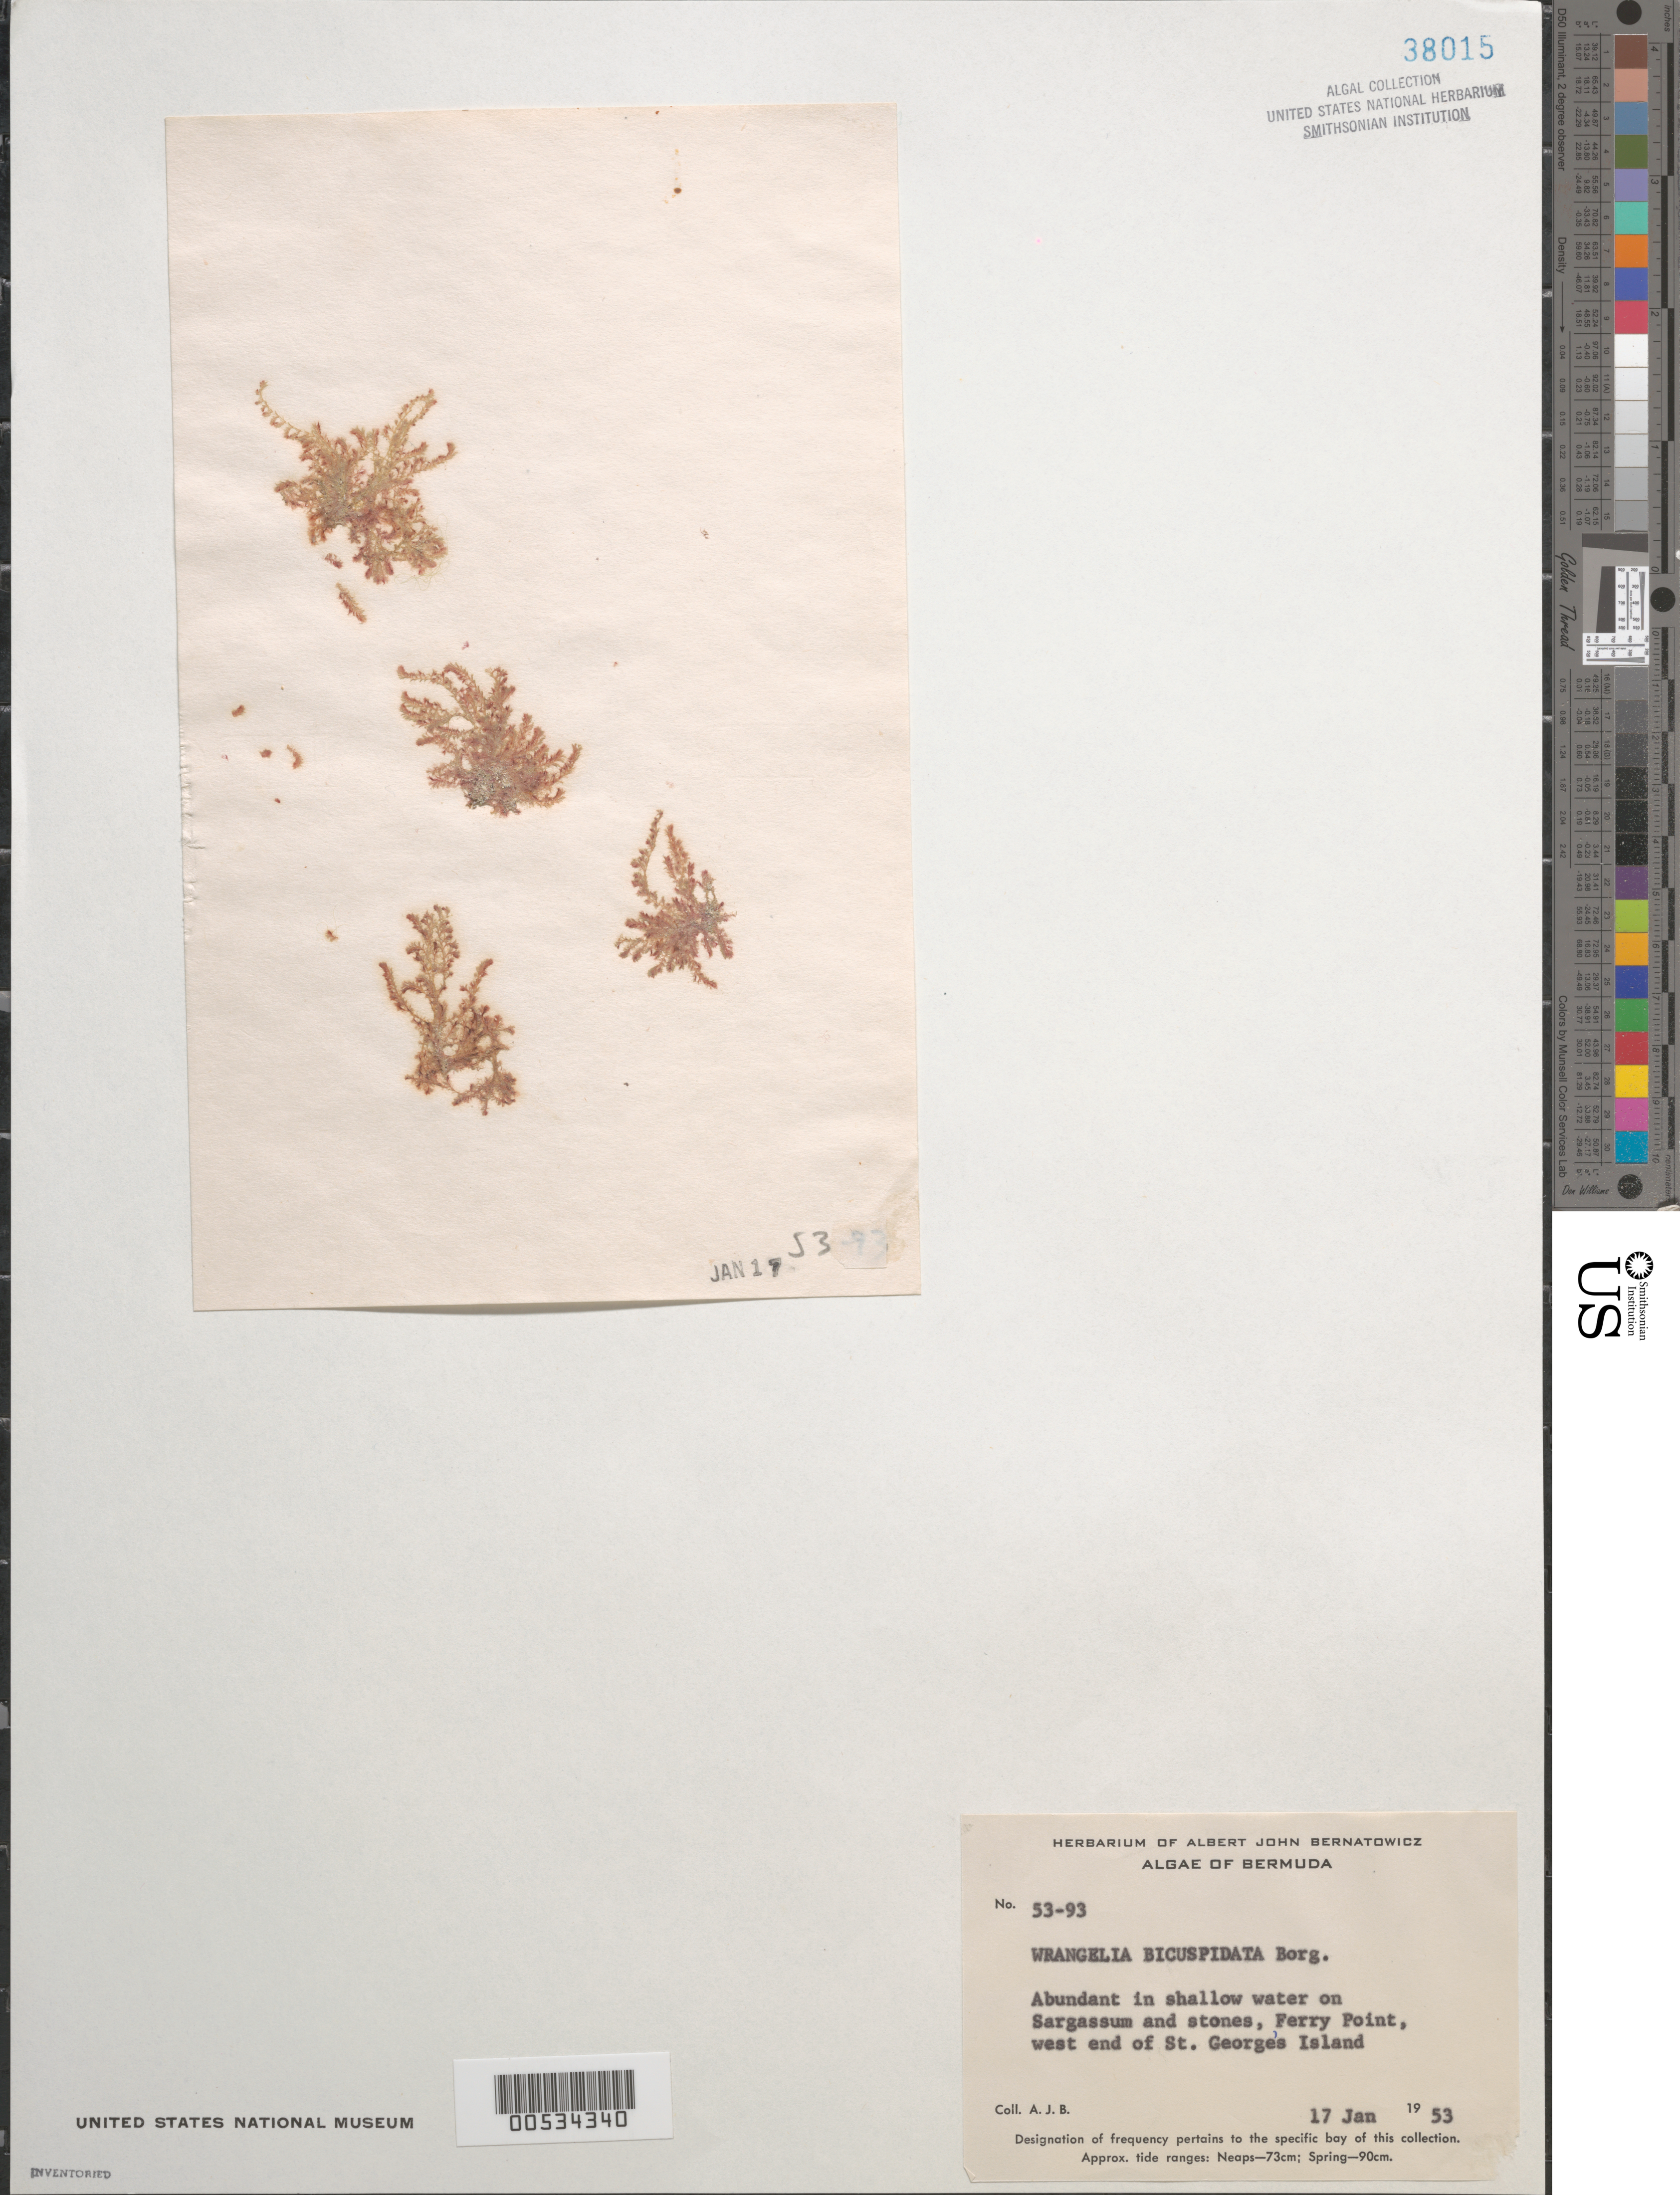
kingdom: Plantae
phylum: Rhodophyta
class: Florideophyceae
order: Ceramiales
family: Wrangeliaceae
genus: Wrangelia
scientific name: Wrangelia bicuspidata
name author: Børgesen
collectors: A. Bernatowicz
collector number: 53-93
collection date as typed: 17 Jan 1953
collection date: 1953-01-17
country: Bermuda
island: St. George's Island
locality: Ferry Point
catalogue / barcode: US 38015